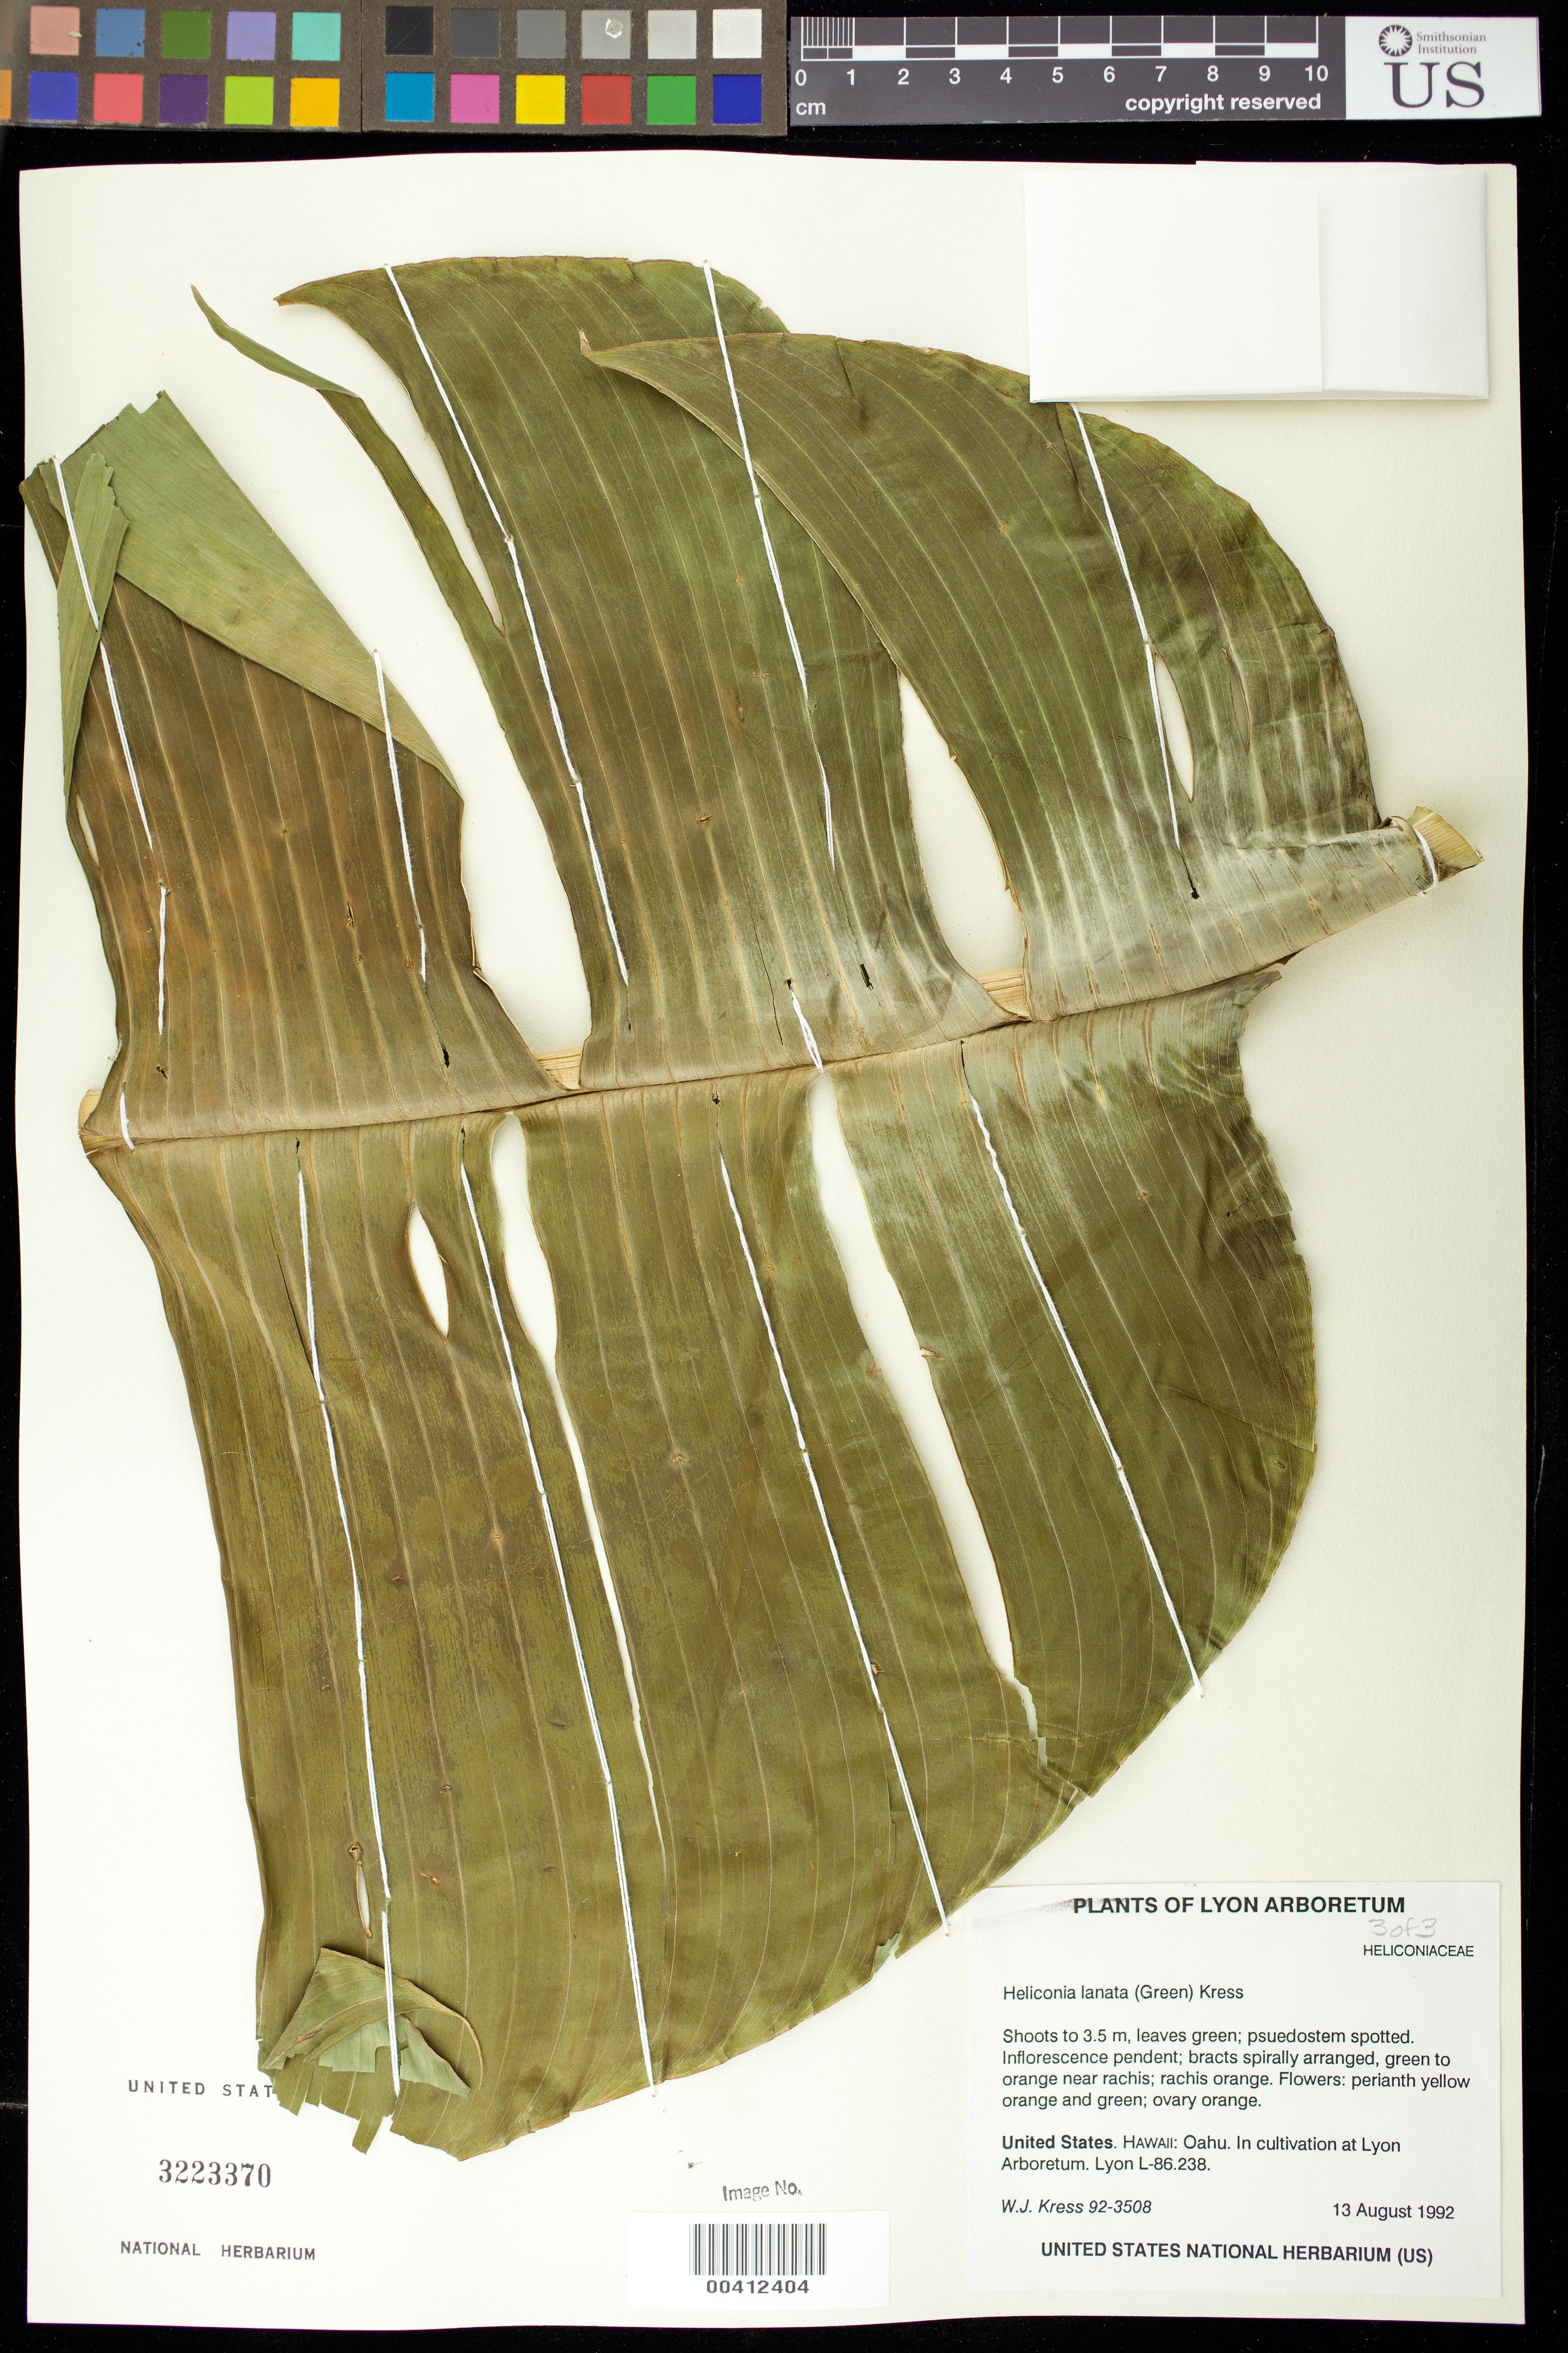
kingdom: Plantae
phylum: Tracheophyta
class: Liliopsida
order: Zingiberales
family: Heliconiaceae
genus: Heliconia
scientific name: Heliconia lanata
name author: (P.S. Green) W.J. Kress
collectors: W. J. Kress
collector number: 92-3508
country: United States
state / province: Hawaii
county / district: Honolulu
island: Oahu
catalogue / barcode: US 3223370